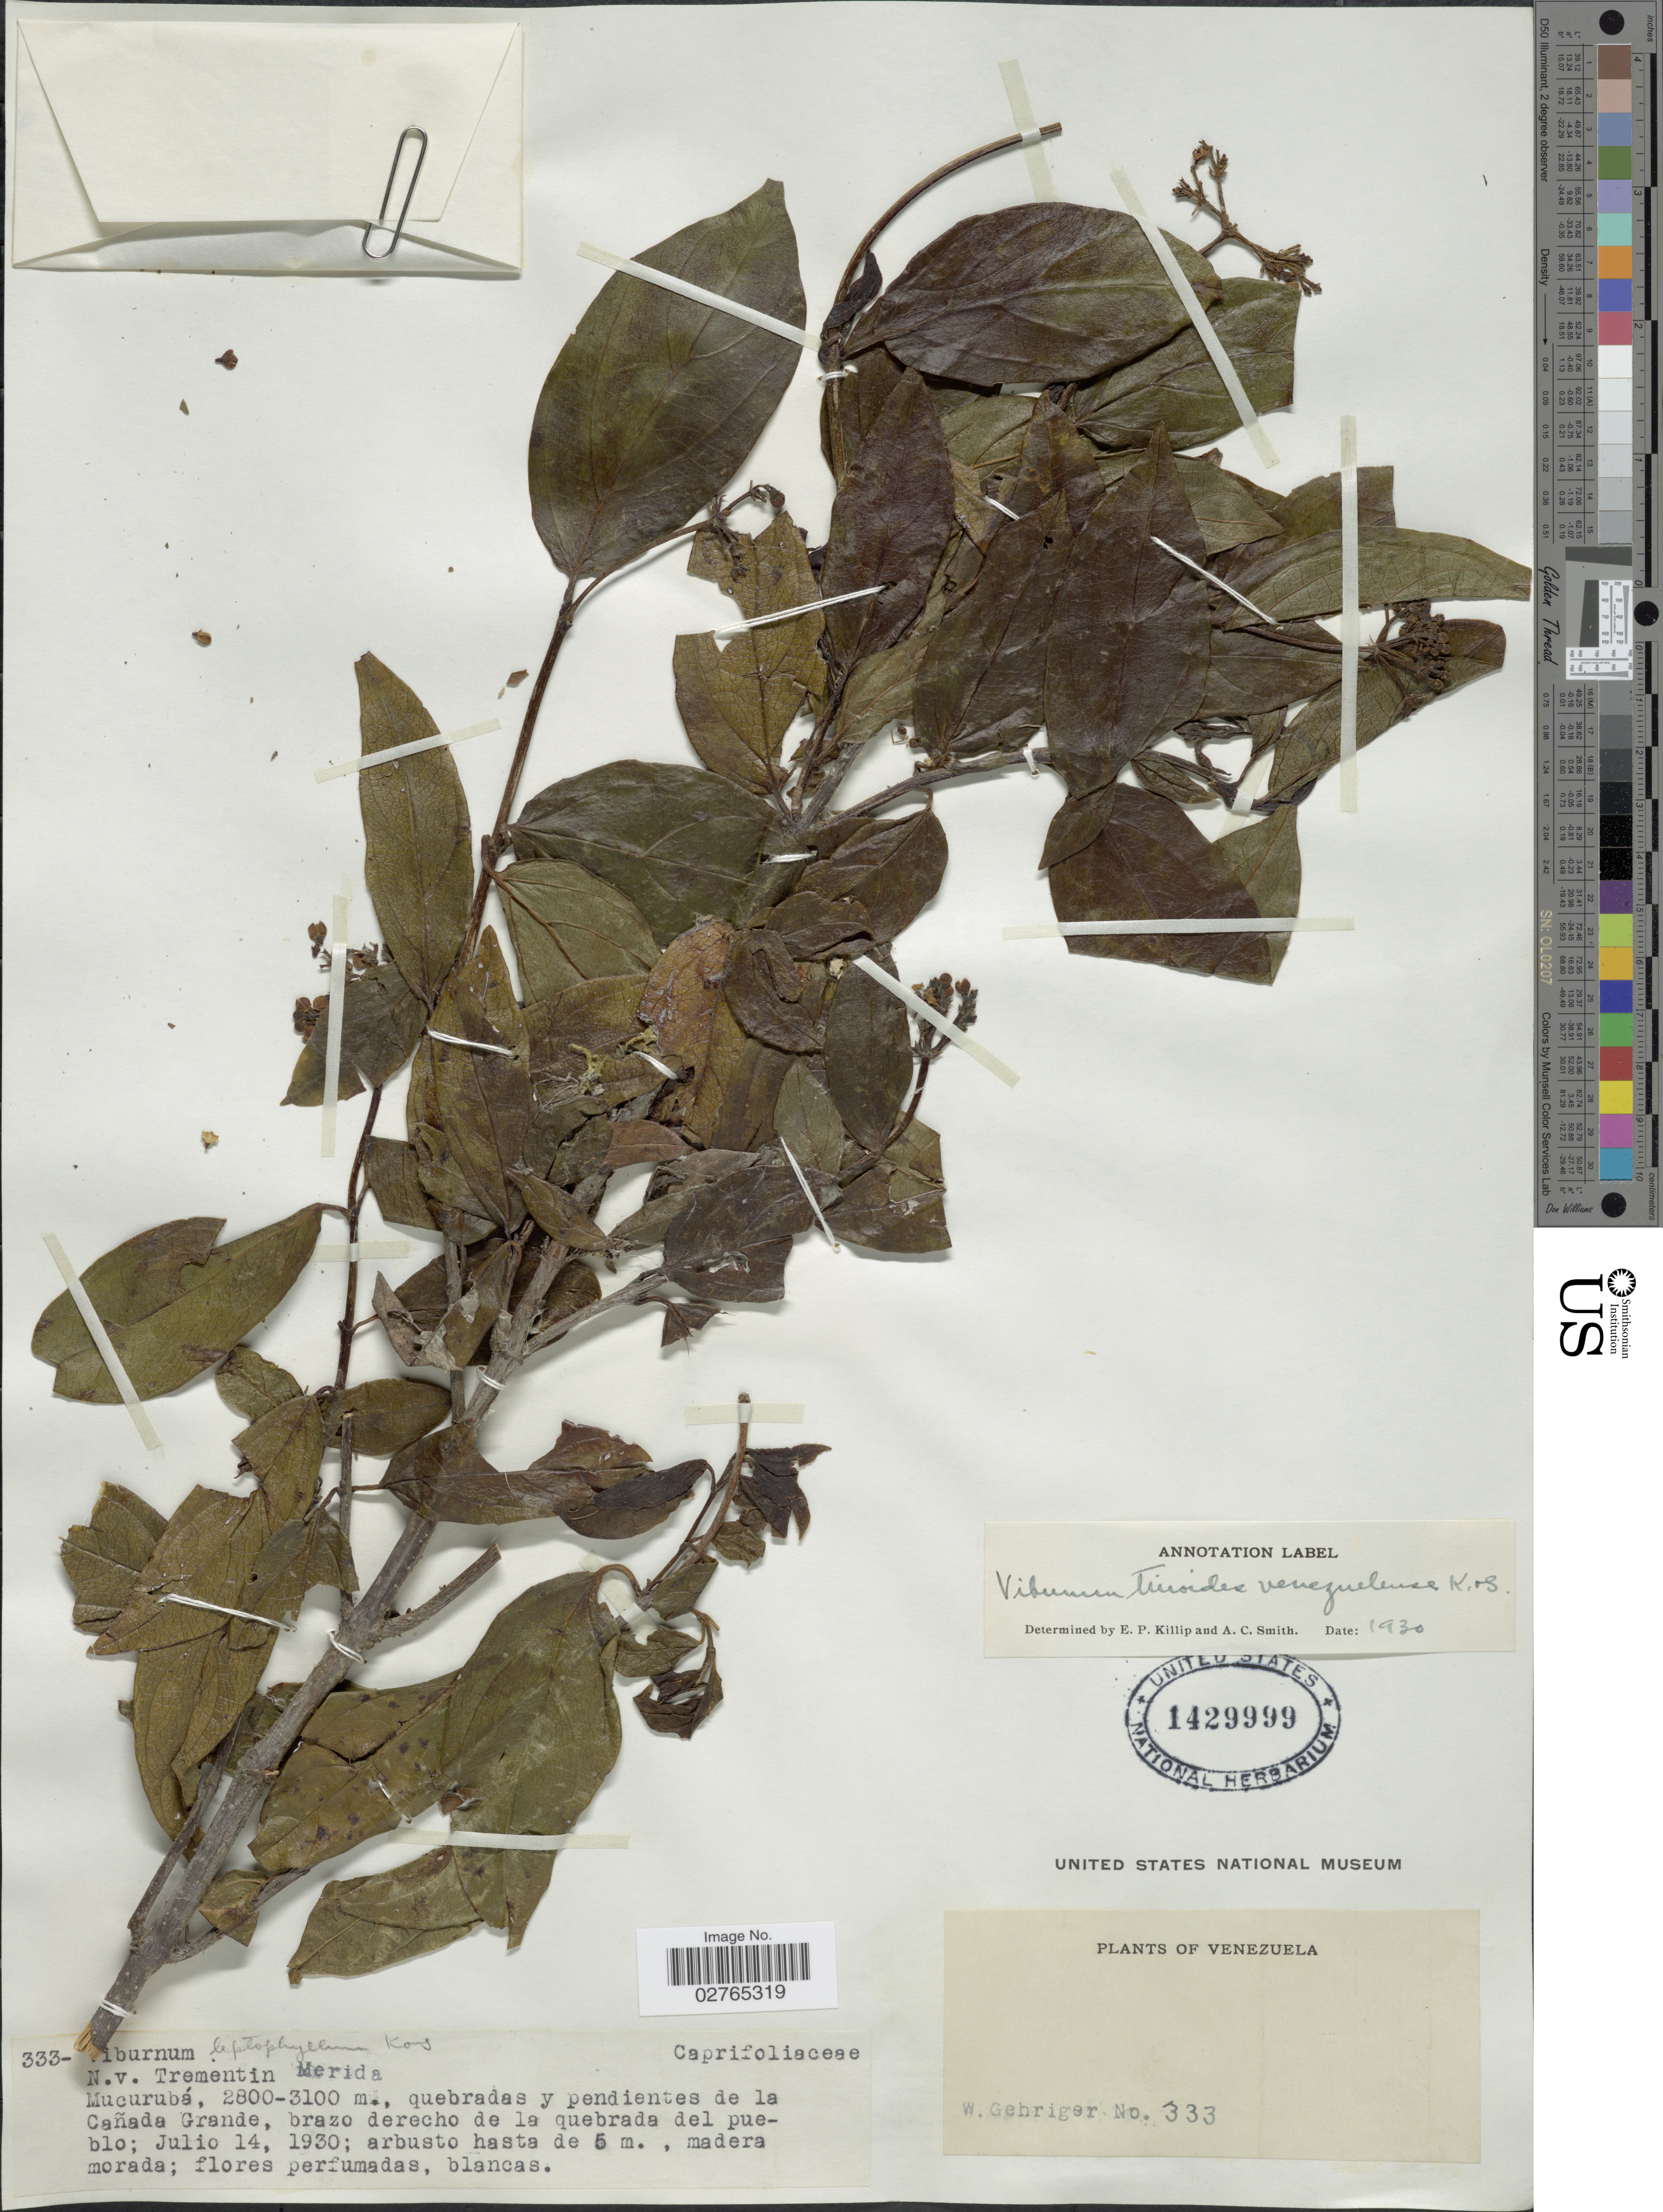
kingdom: Plantae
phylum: Tracheophyta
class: Magnoliopsida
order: Dipsacales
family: Viburnaceae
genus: Viburnum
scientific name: Viburnum tinoides var. venezuelense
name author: L. f.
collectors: W. Gehriger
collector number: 333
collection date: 1930-07-14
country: Venezuela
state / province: Mérida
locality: Mucurubá, quebradas y pendientes de la Cañada Grande.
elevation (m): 2800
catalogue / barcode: US 1429999